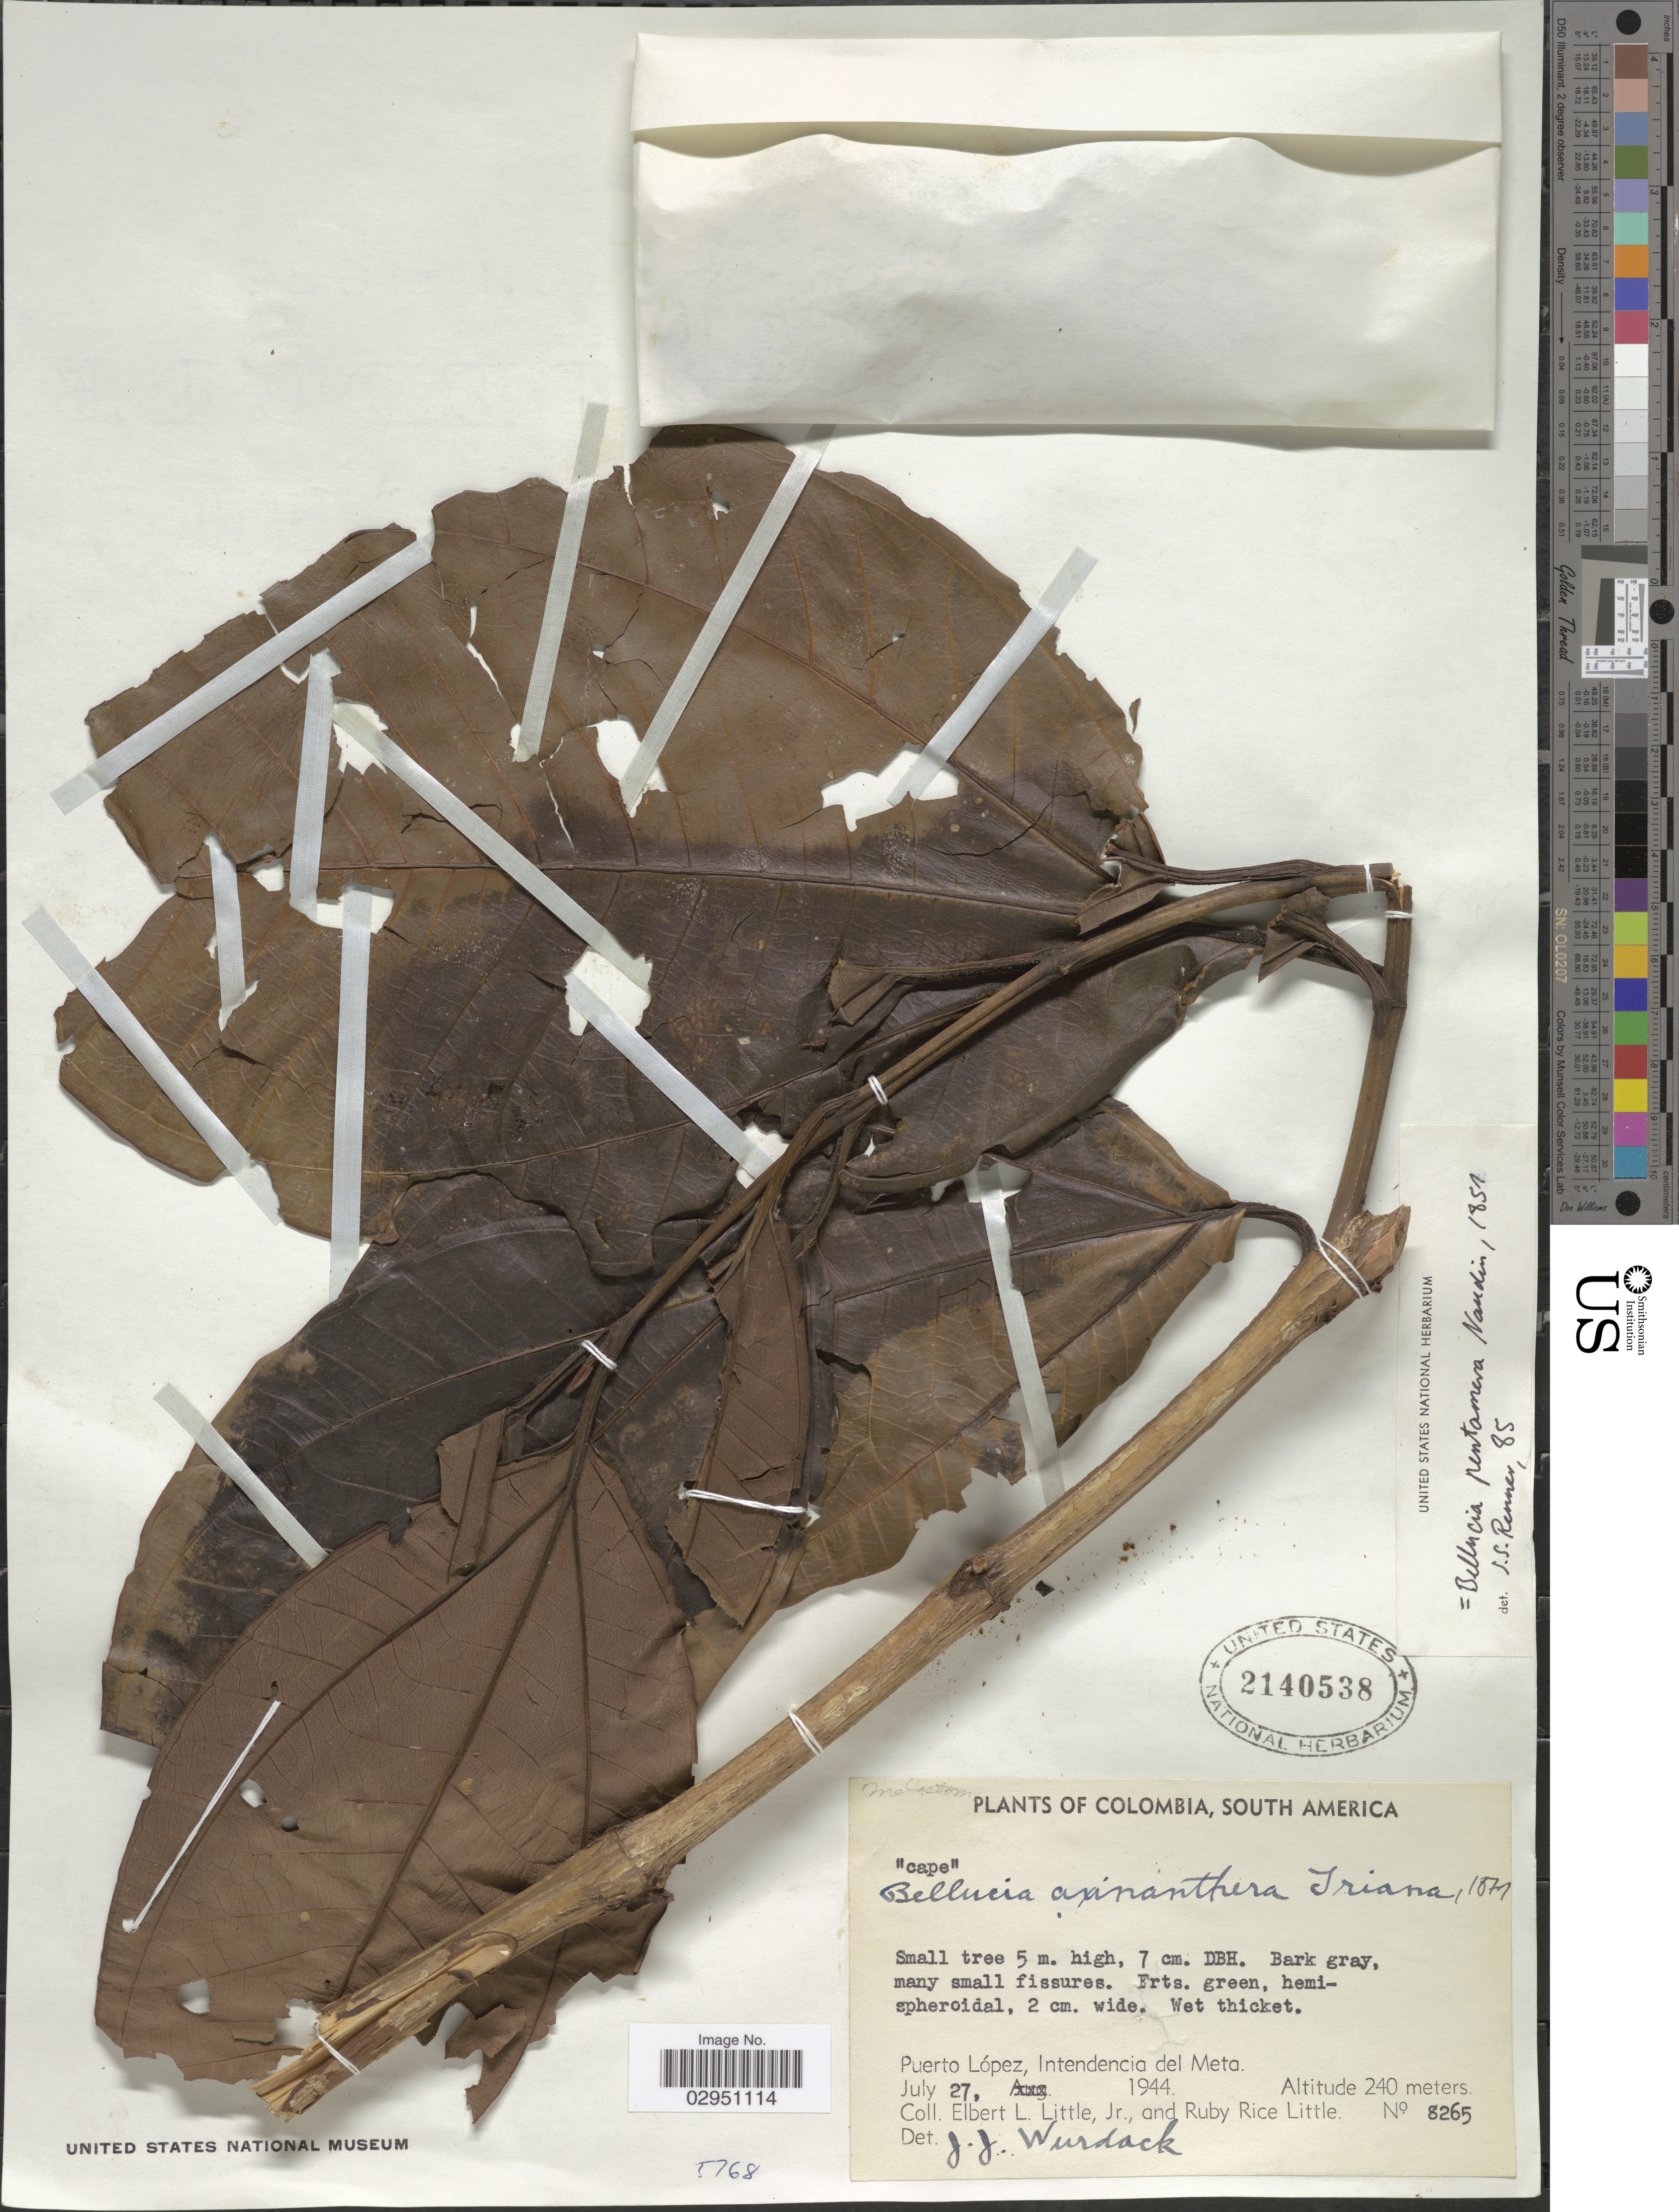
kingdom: Plantae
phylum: Tracheophyta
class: Magnoliopsida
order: Myrtales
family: Melastomataceae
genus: Bellucia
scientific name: Bellucia pentamera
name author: Naudin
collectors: E. L. Little & R. R. Little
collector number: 8265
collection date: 1944-07-27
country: Colombia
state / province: Meta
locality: Puerto López, Intendencia del Meta.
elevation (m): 240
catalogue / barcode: US 2140538